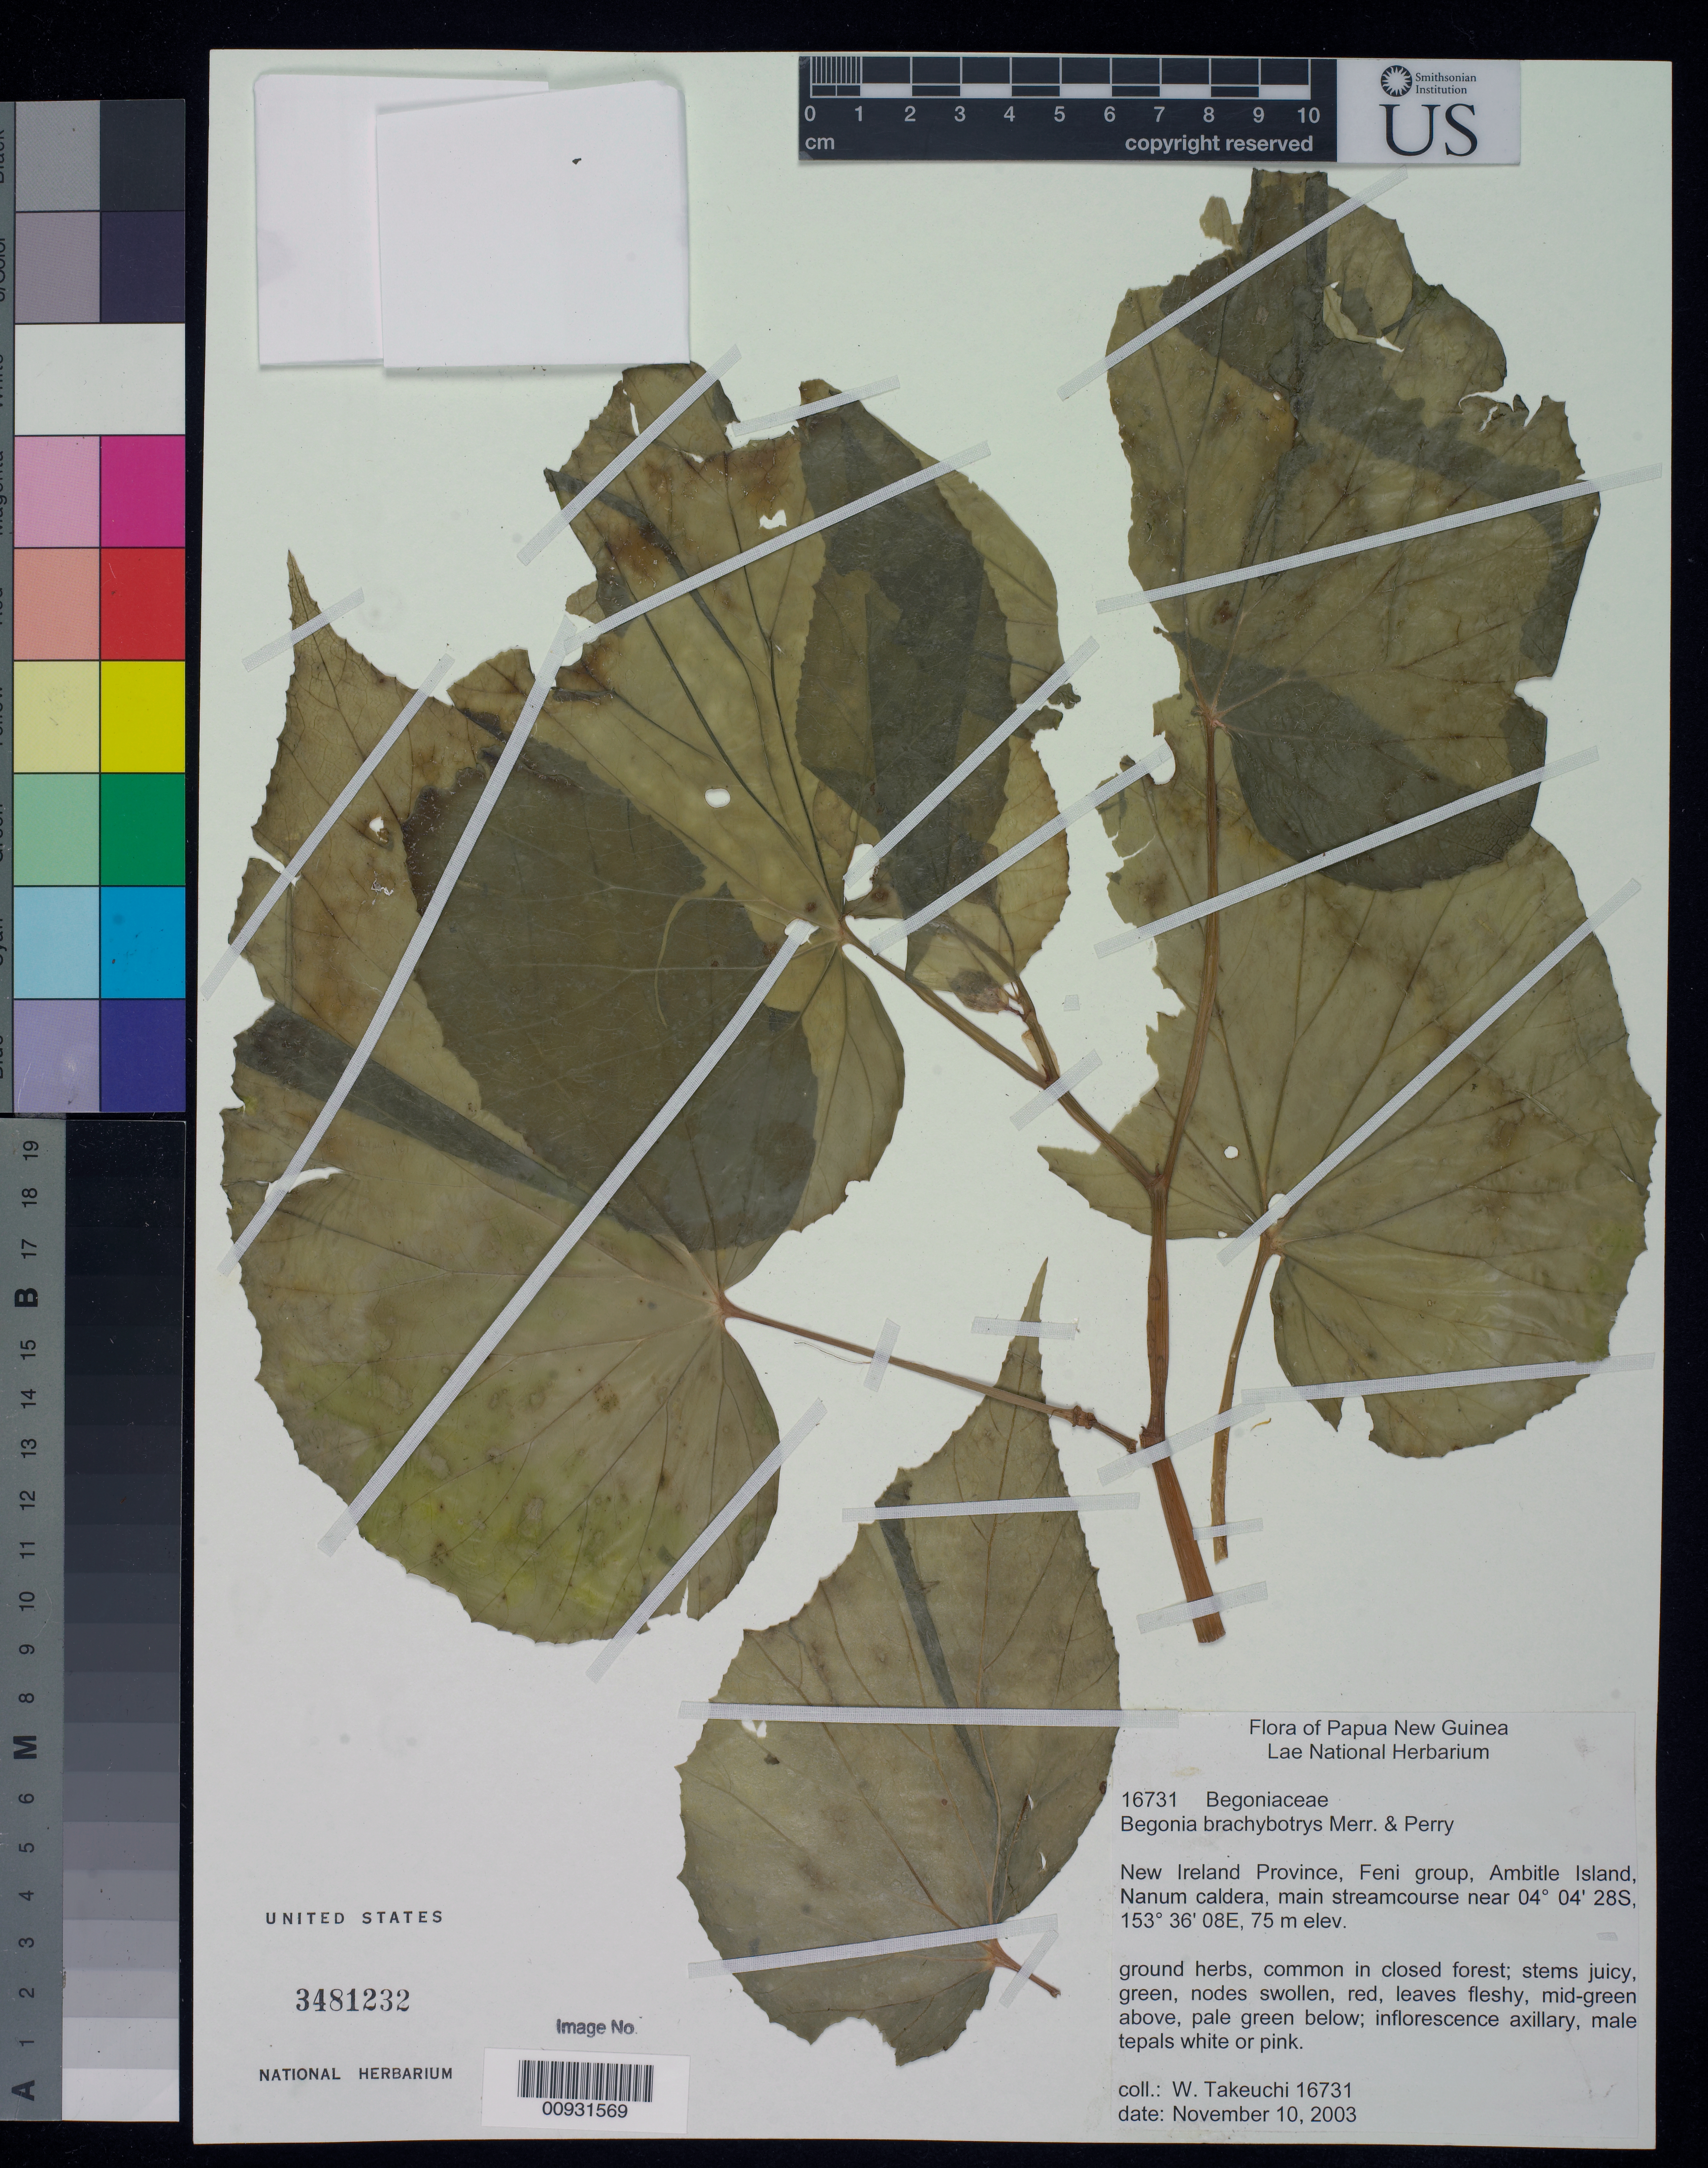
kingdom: Plantae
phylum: Tracheophyta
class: Magnoliopsida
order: Cucurbitales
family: Begoniaceae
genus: Begonia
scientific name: Begonia brachybotrys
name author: Merr. & L.M. Perry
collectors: W. N. Takeuchi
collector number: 16731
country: Papua New Guinea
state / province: New Ireland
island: Ambitle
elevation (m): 75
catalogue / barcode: US 3481232